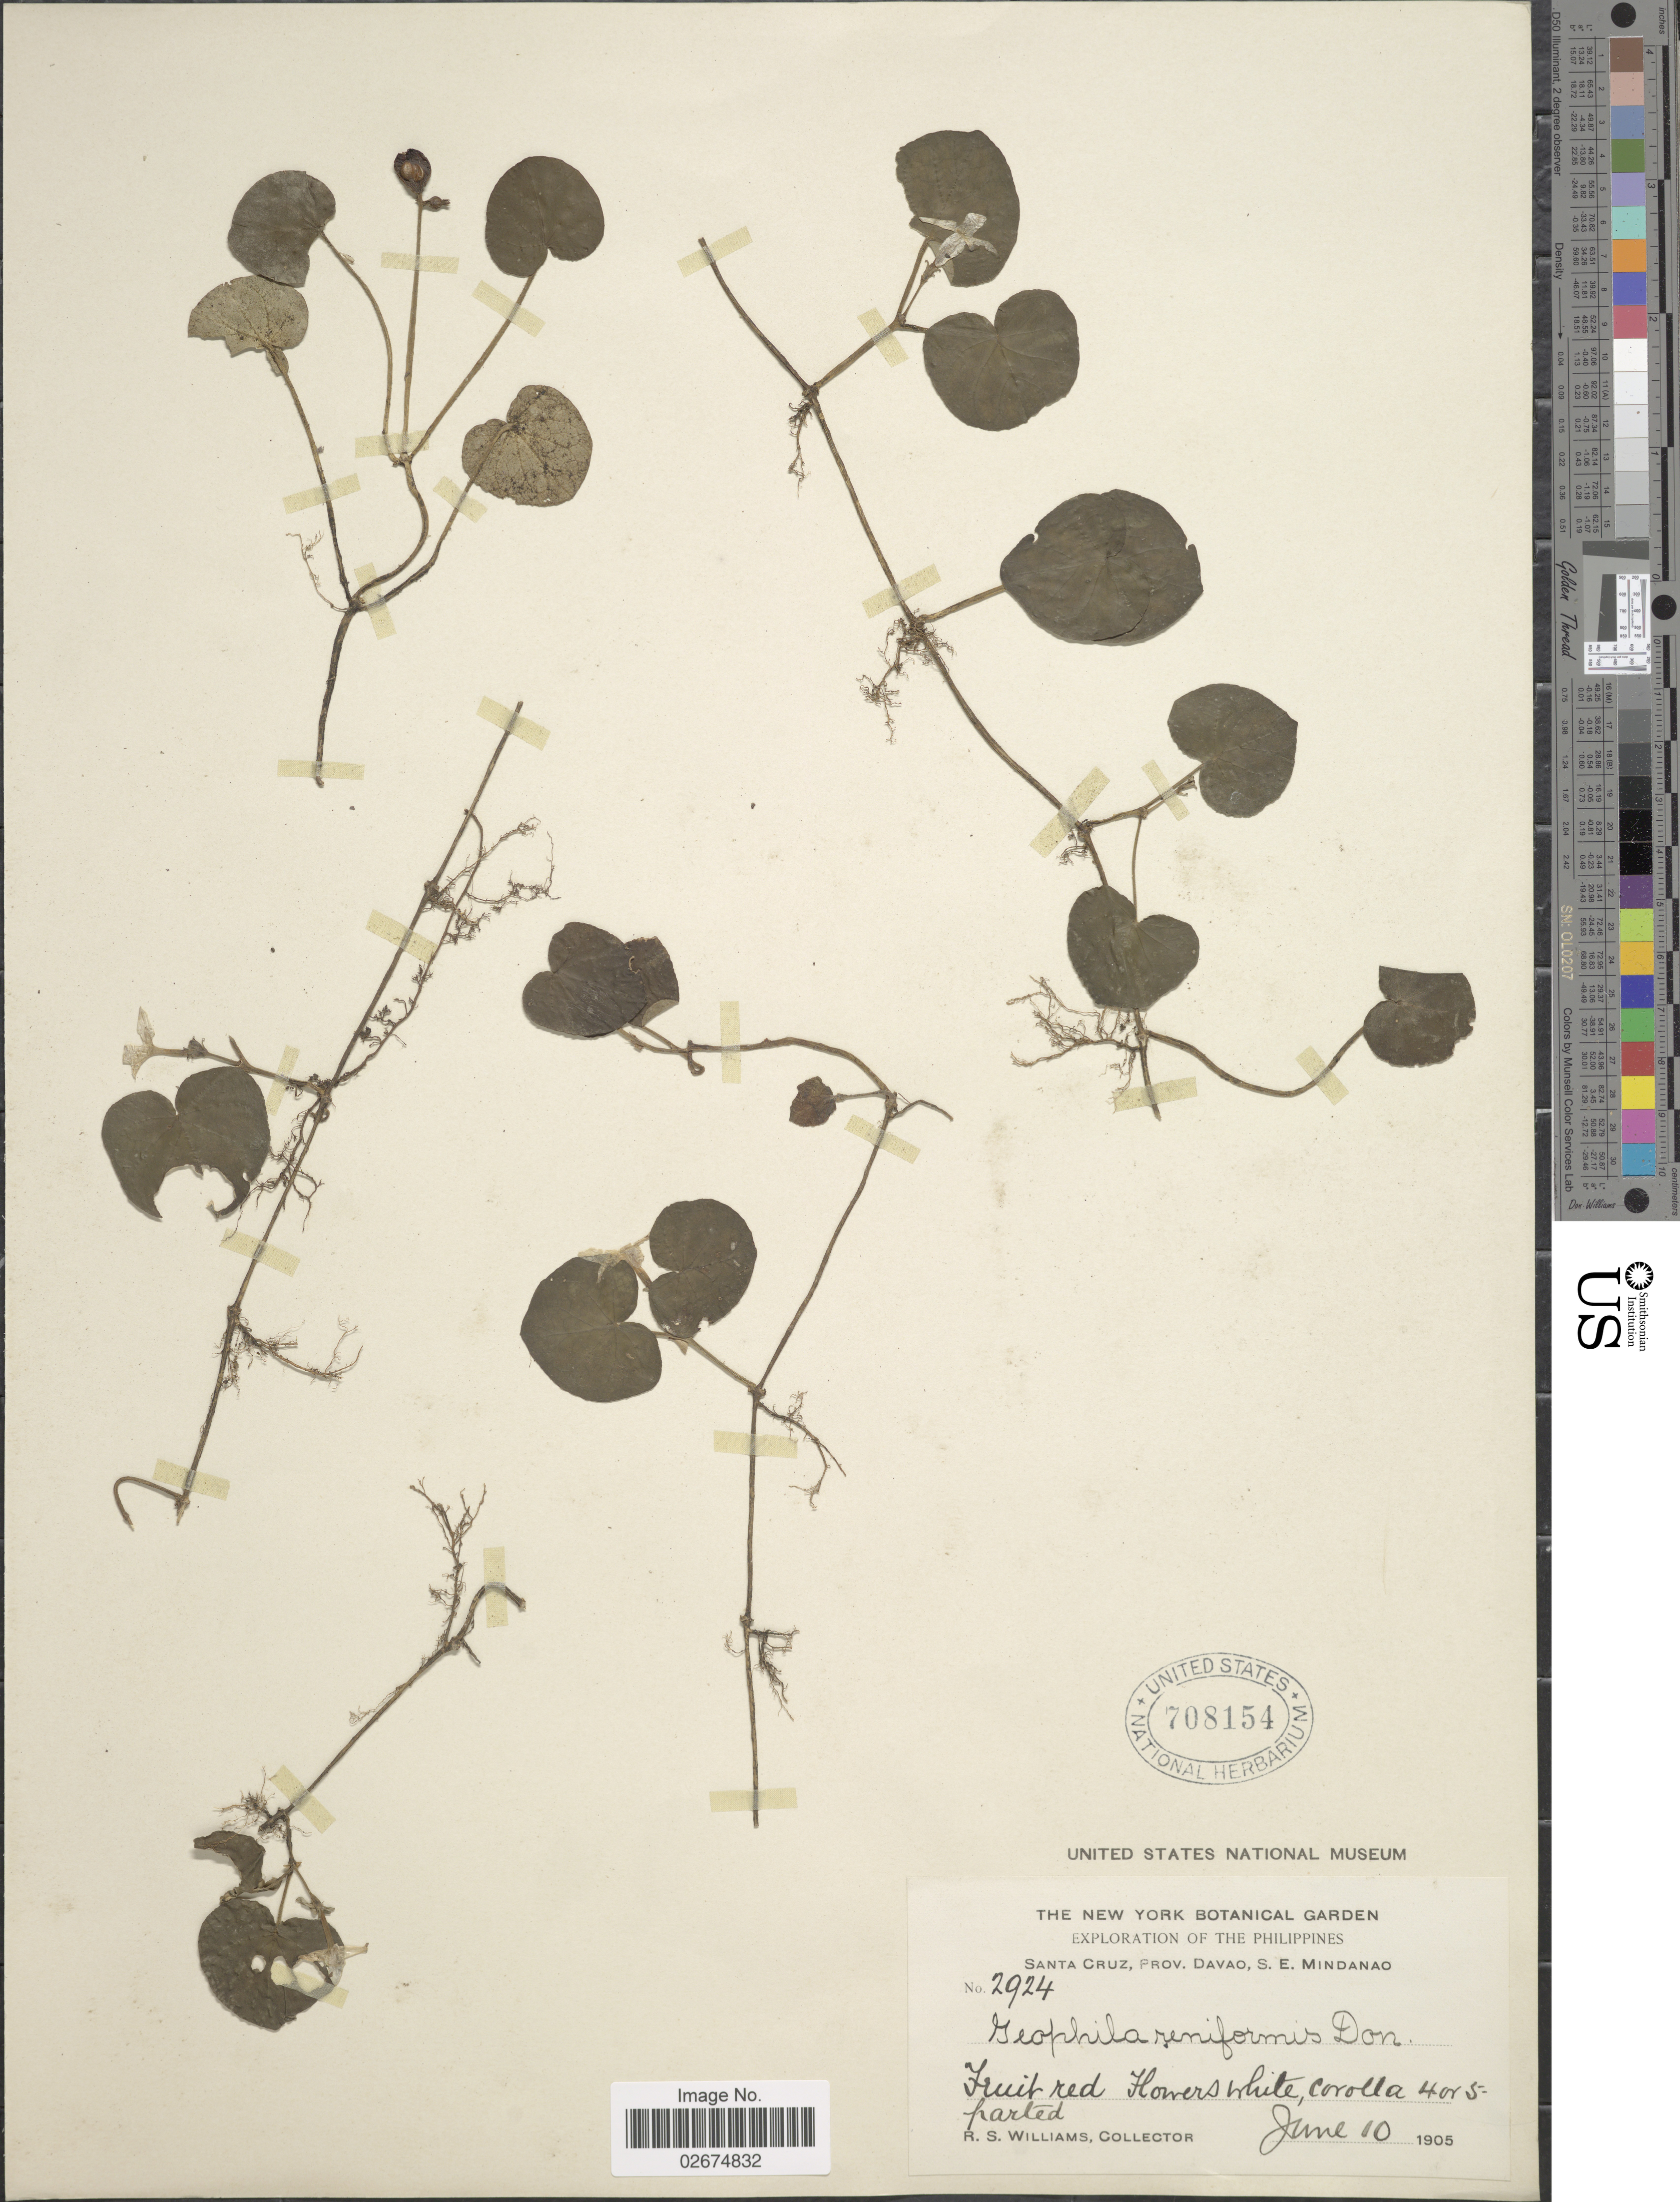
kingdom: Plantae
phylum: Tracheophyta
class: Magnoliopsida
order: Gentianales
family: Rubiaceae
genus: Carinta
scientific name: Carinta repens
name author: (L.) L.B. Sm. & Downs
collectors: R. S. Williams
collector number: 2924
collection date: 1905-06-10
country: Philippines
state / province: Davao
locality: Santa Cruz, S. E. Mindanao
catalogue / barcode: US 708154